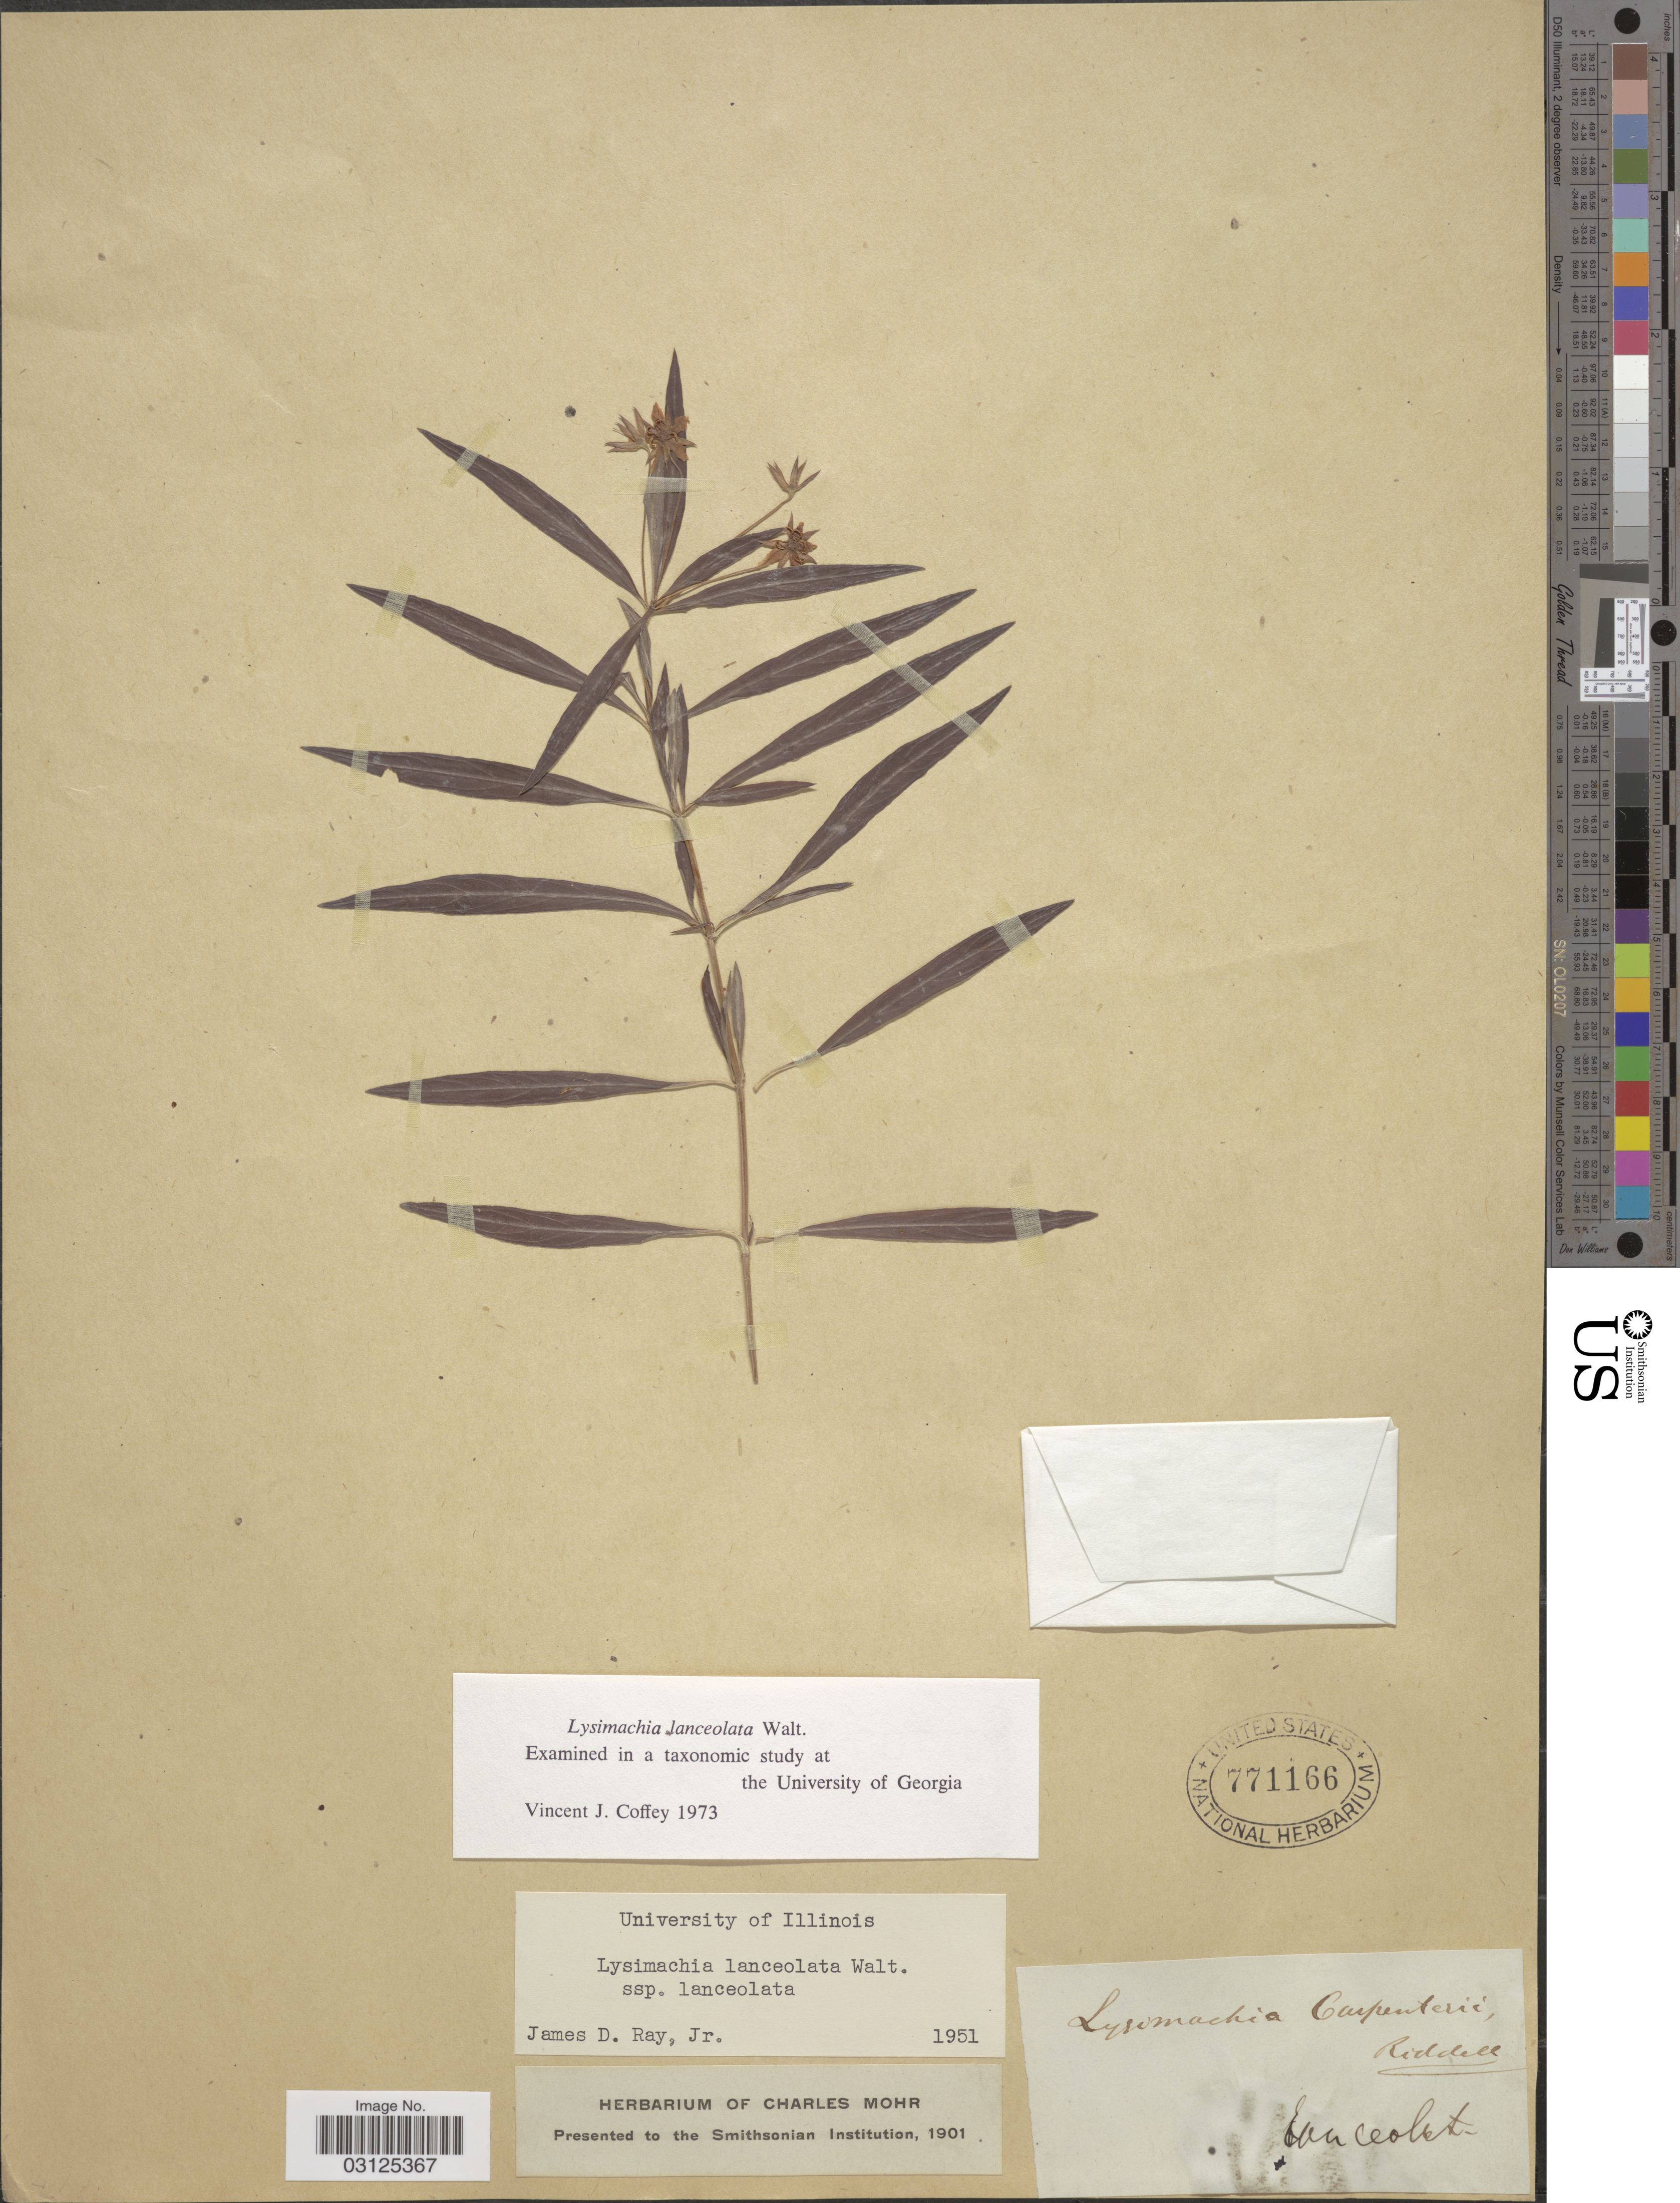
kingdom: Plantae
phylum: Tracheophyta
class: Magnoliopsida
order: Ericales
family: Primulaceae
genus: Lysimachia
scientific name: Lysimachia lanceolata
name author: Walter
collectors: ex herb. Charles Mohr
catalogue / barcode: US 771166